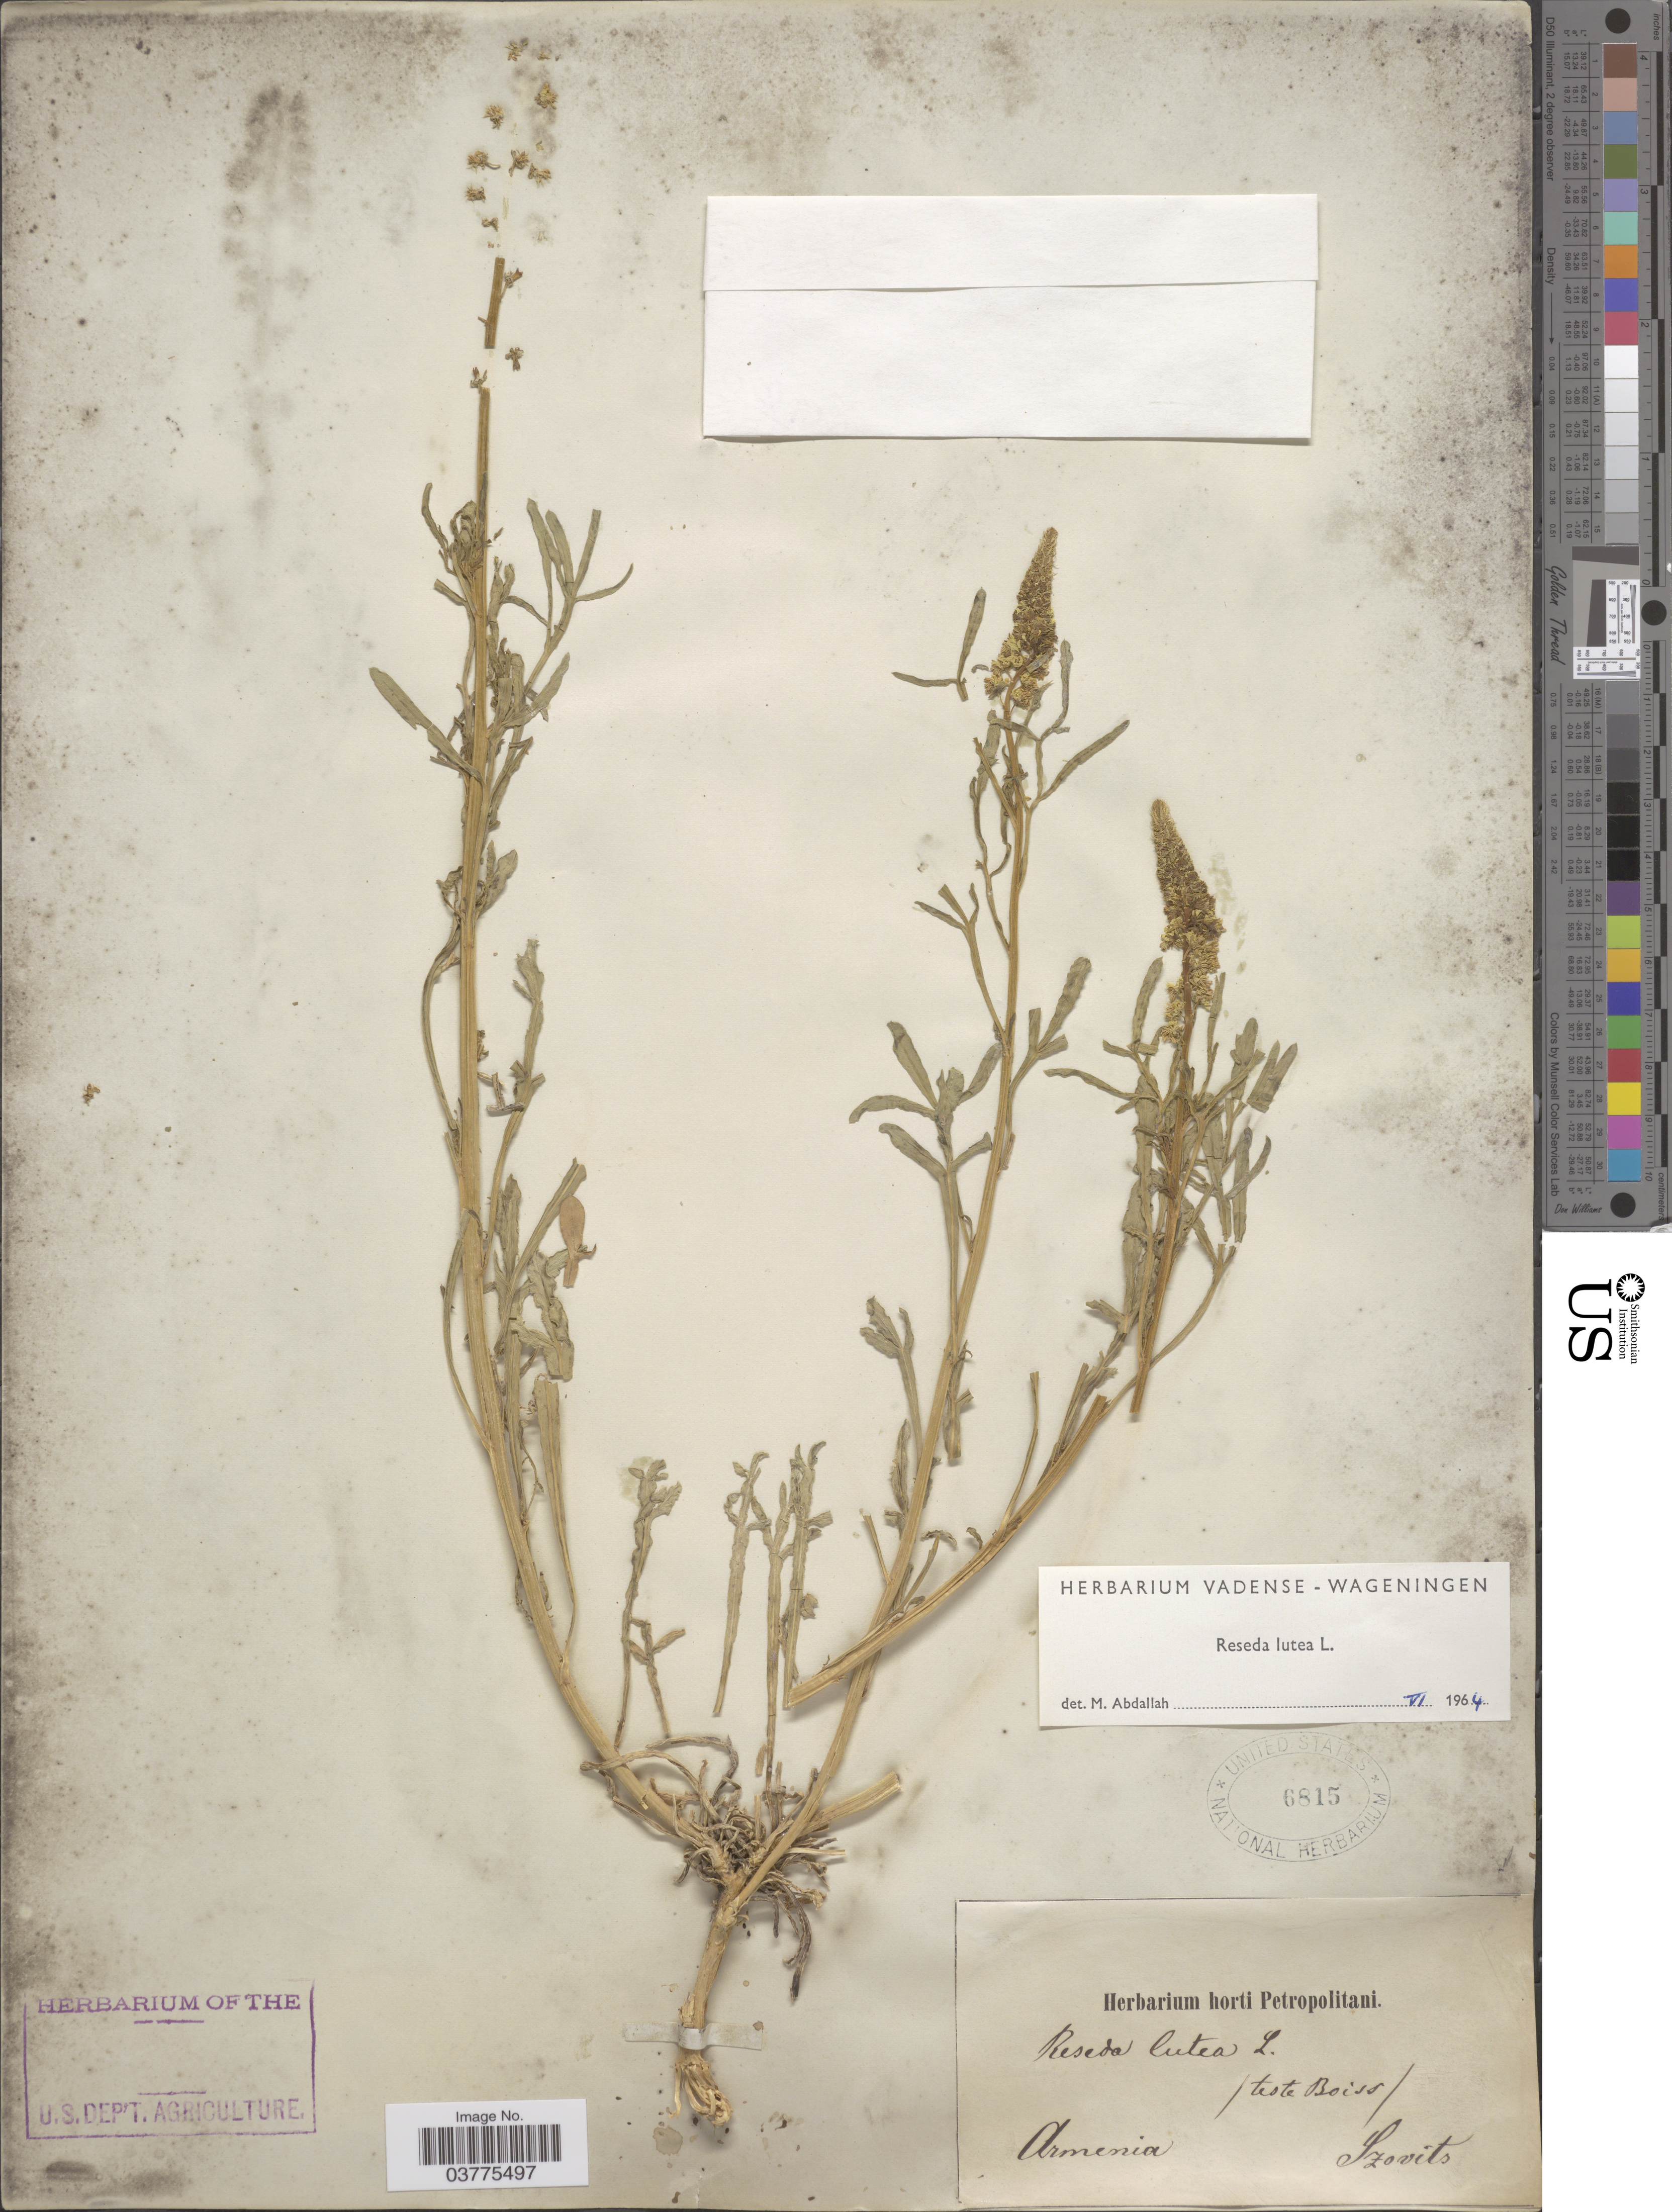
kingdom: Plantae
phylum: Tracheophyta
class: Magnoliopsida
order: Brassicales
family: Resedaceae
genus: Reseda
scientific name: Reseda lutea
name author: L.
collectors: Szovits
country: Armenia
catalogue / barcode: US 6815